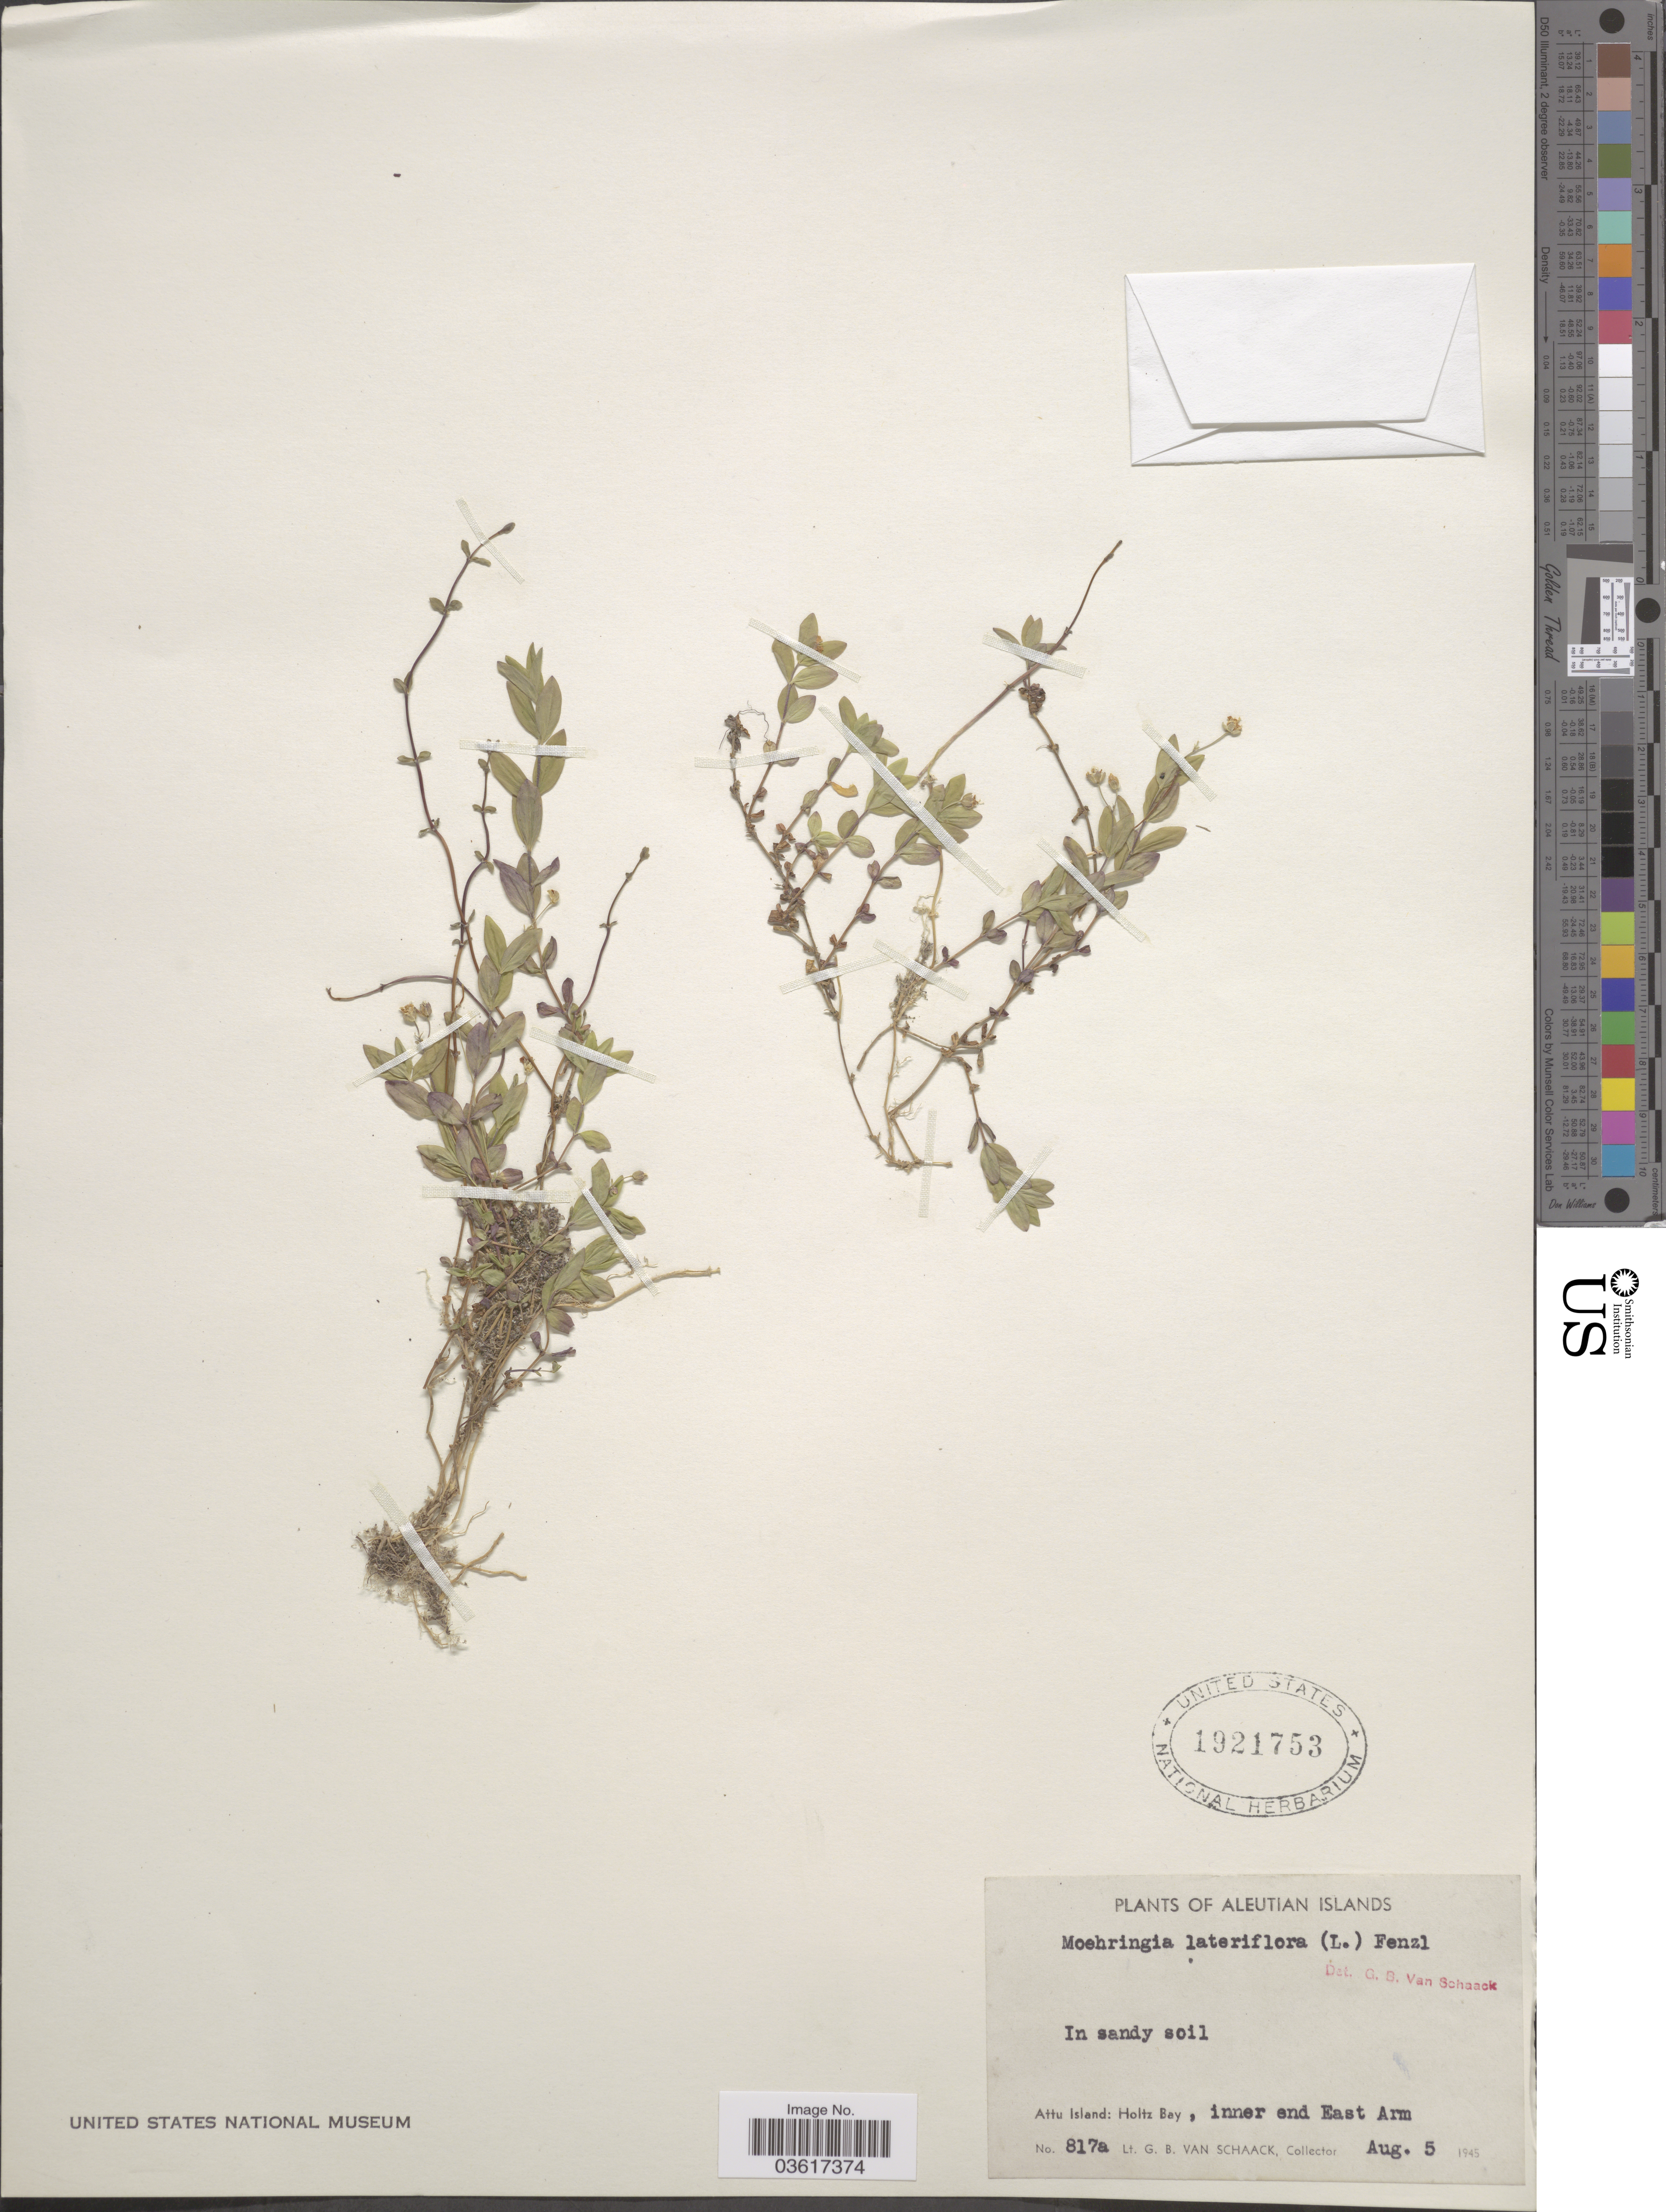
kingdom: Plantae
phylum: Tracheophyta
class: Magnoliopsida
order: Caryophyllales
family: Caryophyllaceae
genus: Moehringia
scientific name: Moehringia lateriflora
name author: (L.) Fenzl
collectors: G. Van Schaack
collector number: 817a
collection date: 1945-08-05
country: United States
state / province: Alaska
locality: Aleutian Islands. Attu Island: Holtz Bay, inner end East Arm.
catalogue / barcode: US 1921753